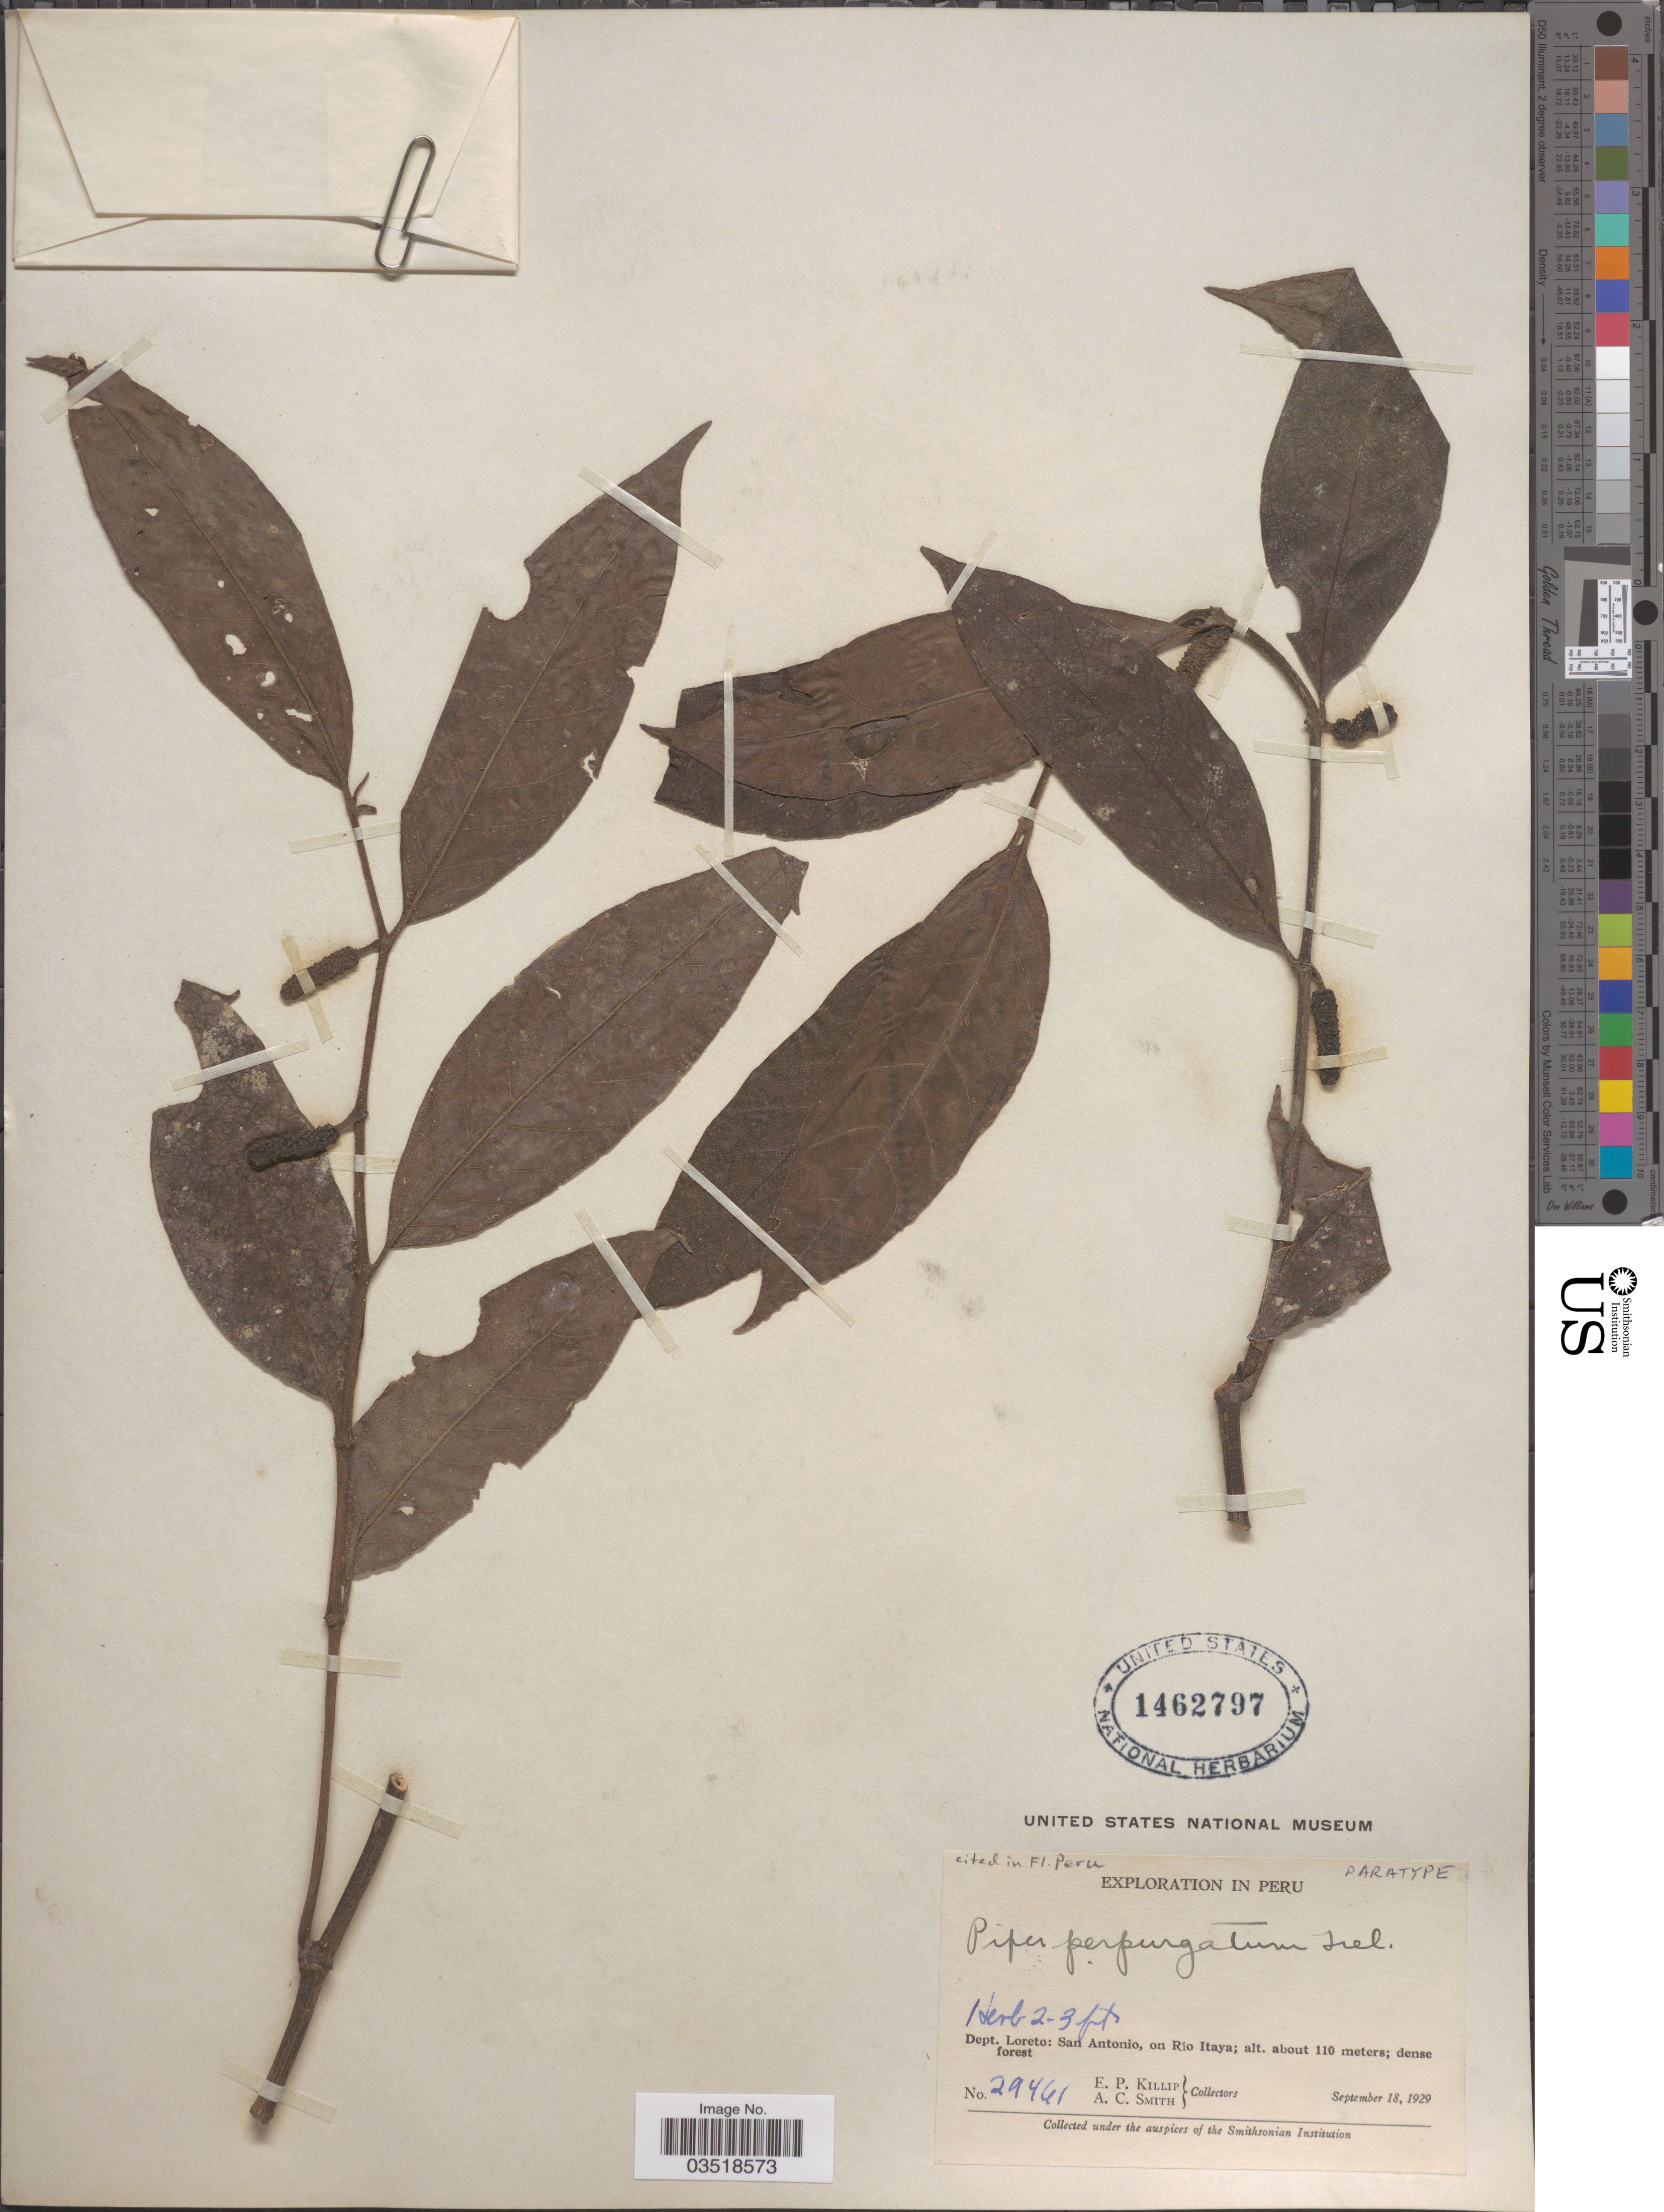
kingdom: Plantae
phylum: Tracheophyta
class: Magnoliopsida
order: Piperales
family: Piperaceae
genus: Piper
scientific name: Piper perpurgatum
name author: Trel. in J.F. Macbr.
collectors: E. P. Killip & A. C. Smith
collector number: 29461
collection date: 1929-09-18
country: Peru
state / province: Loreto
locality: Dept. Loreto: San Antonio, on Río Itaya.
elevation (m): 110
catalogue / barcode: US 1462797